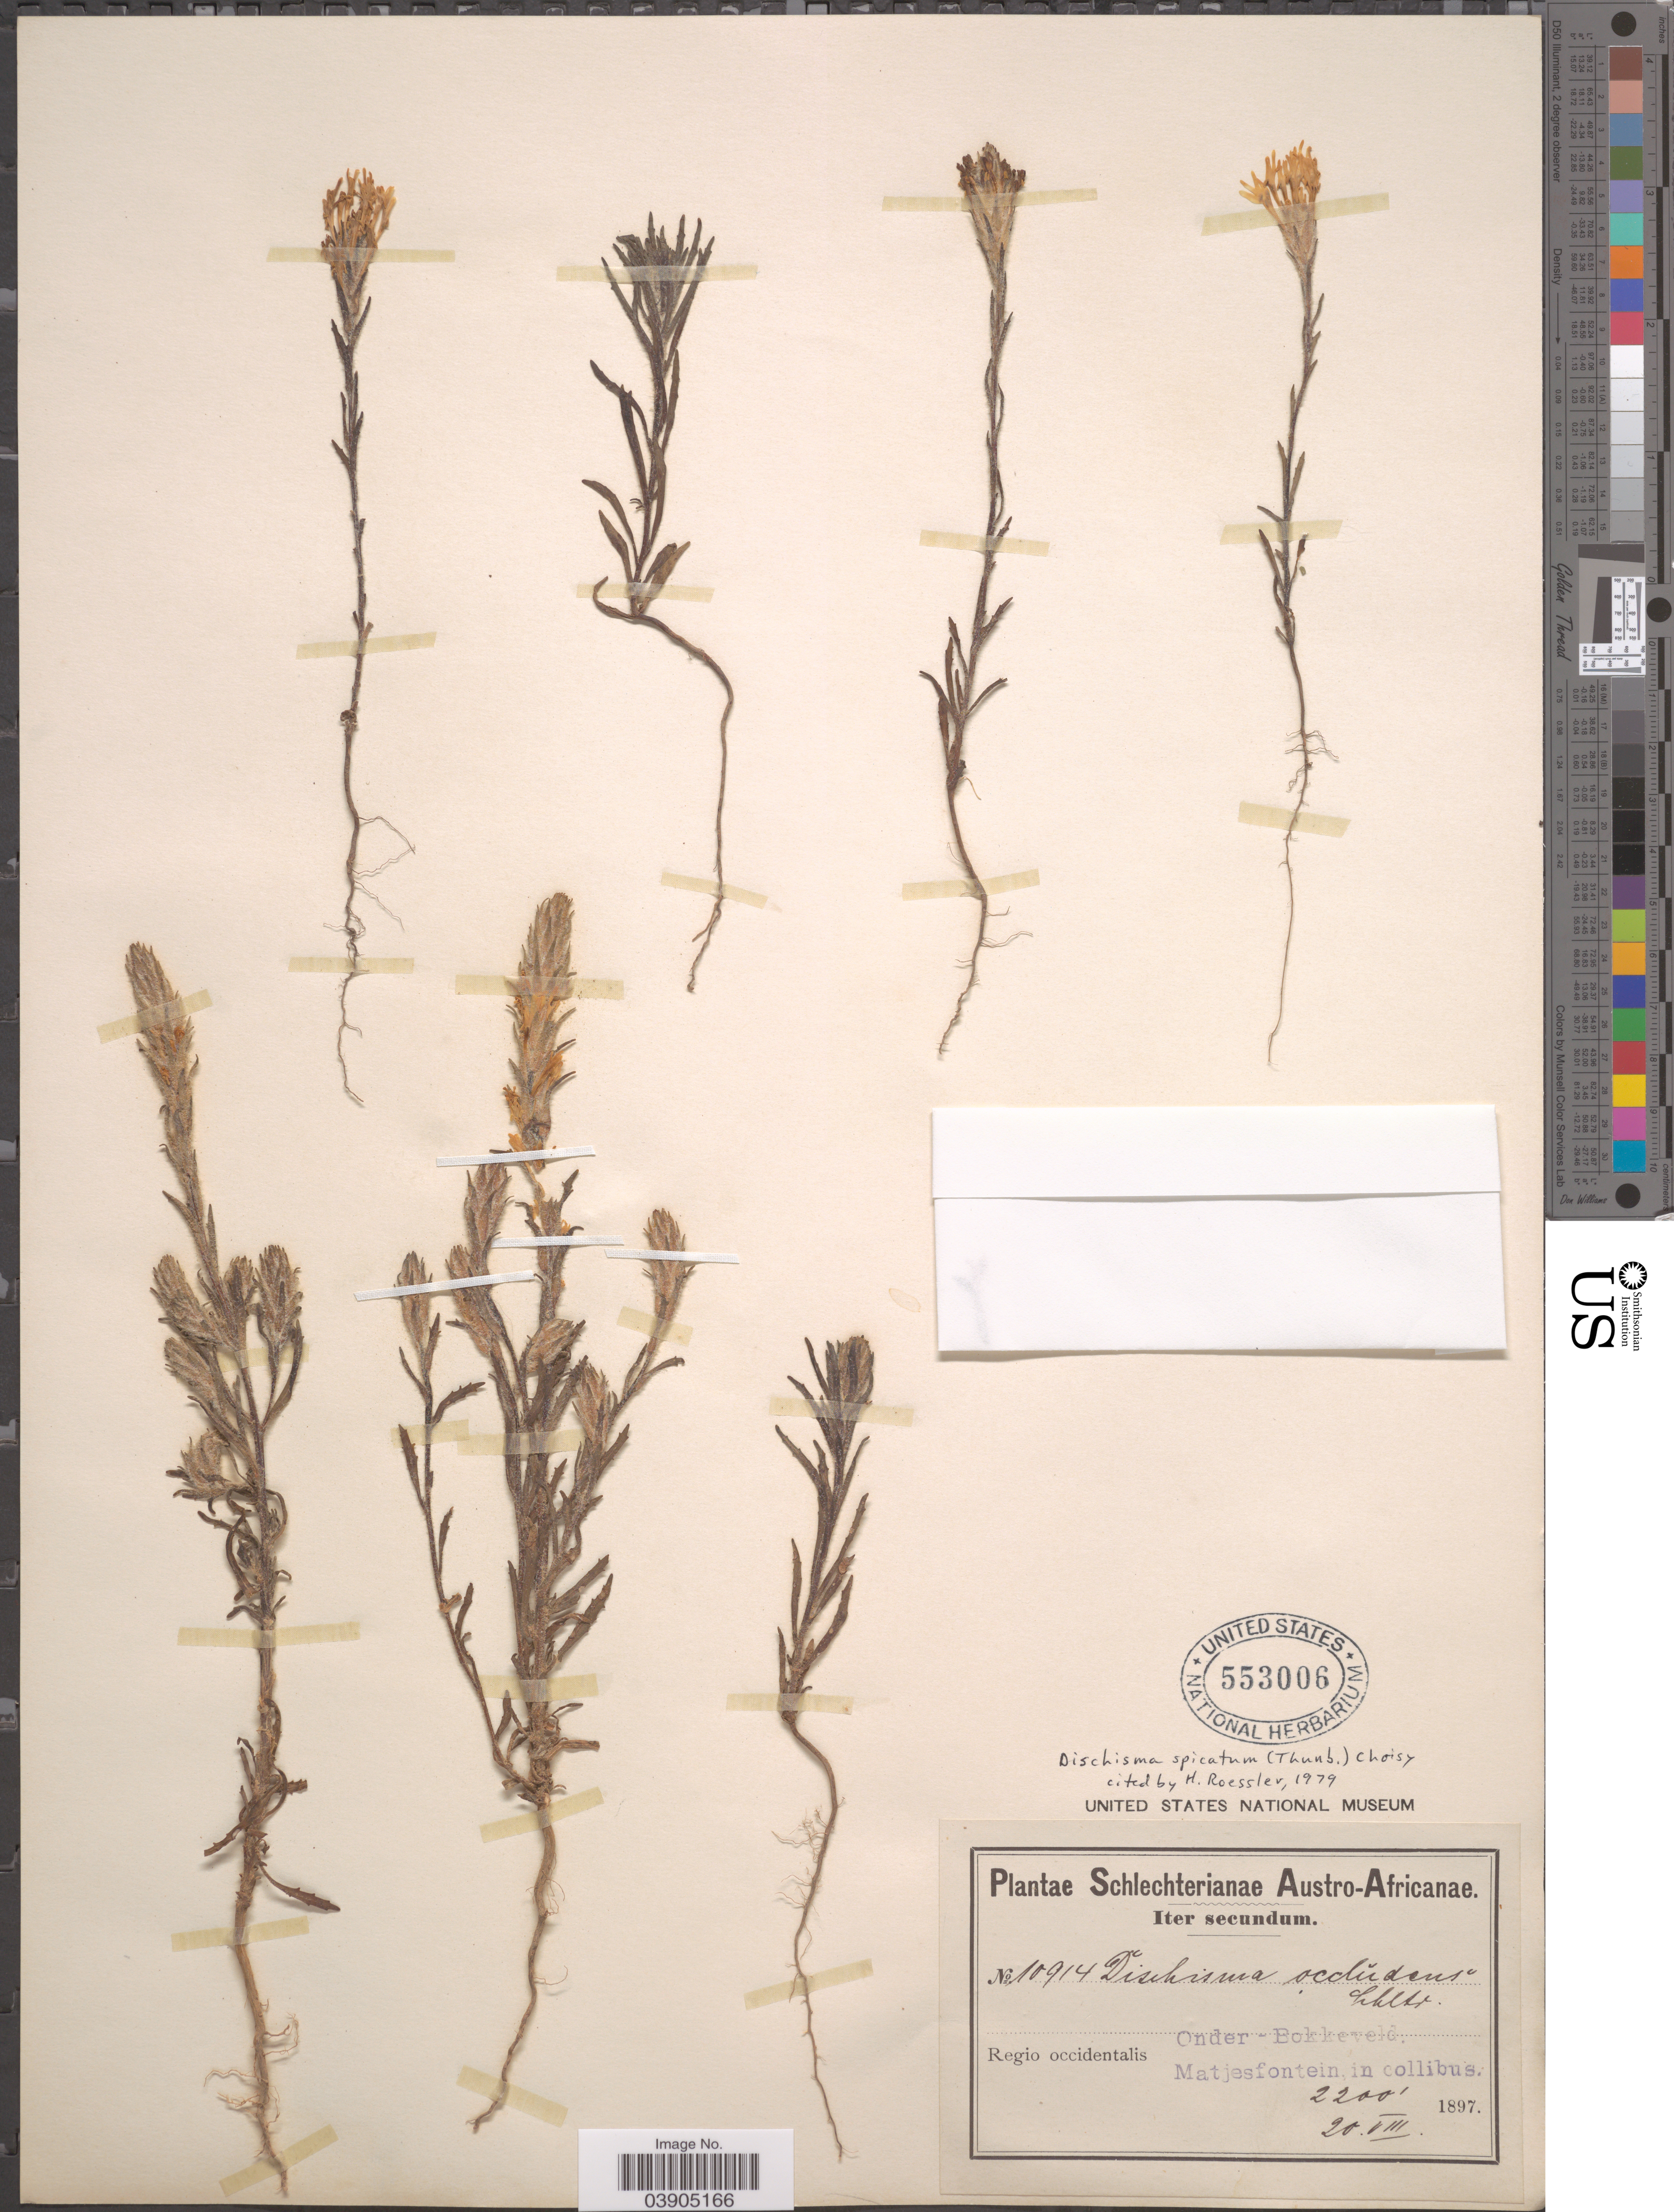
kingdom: Plantae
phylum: Tracheophyta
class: Magnoliopsida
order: Lamiales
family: Scrophulariaceae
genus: Dischisma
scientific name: Dischisma spicatum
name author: Choisy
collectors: Schlechter, --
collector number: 10914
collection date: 1897-08-20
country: South Africa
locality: Austro-Africanae. Regio occidentalis Onder- Bokkeveld. Matjesfontein in collibus.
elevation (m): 671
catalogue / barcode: US 553006